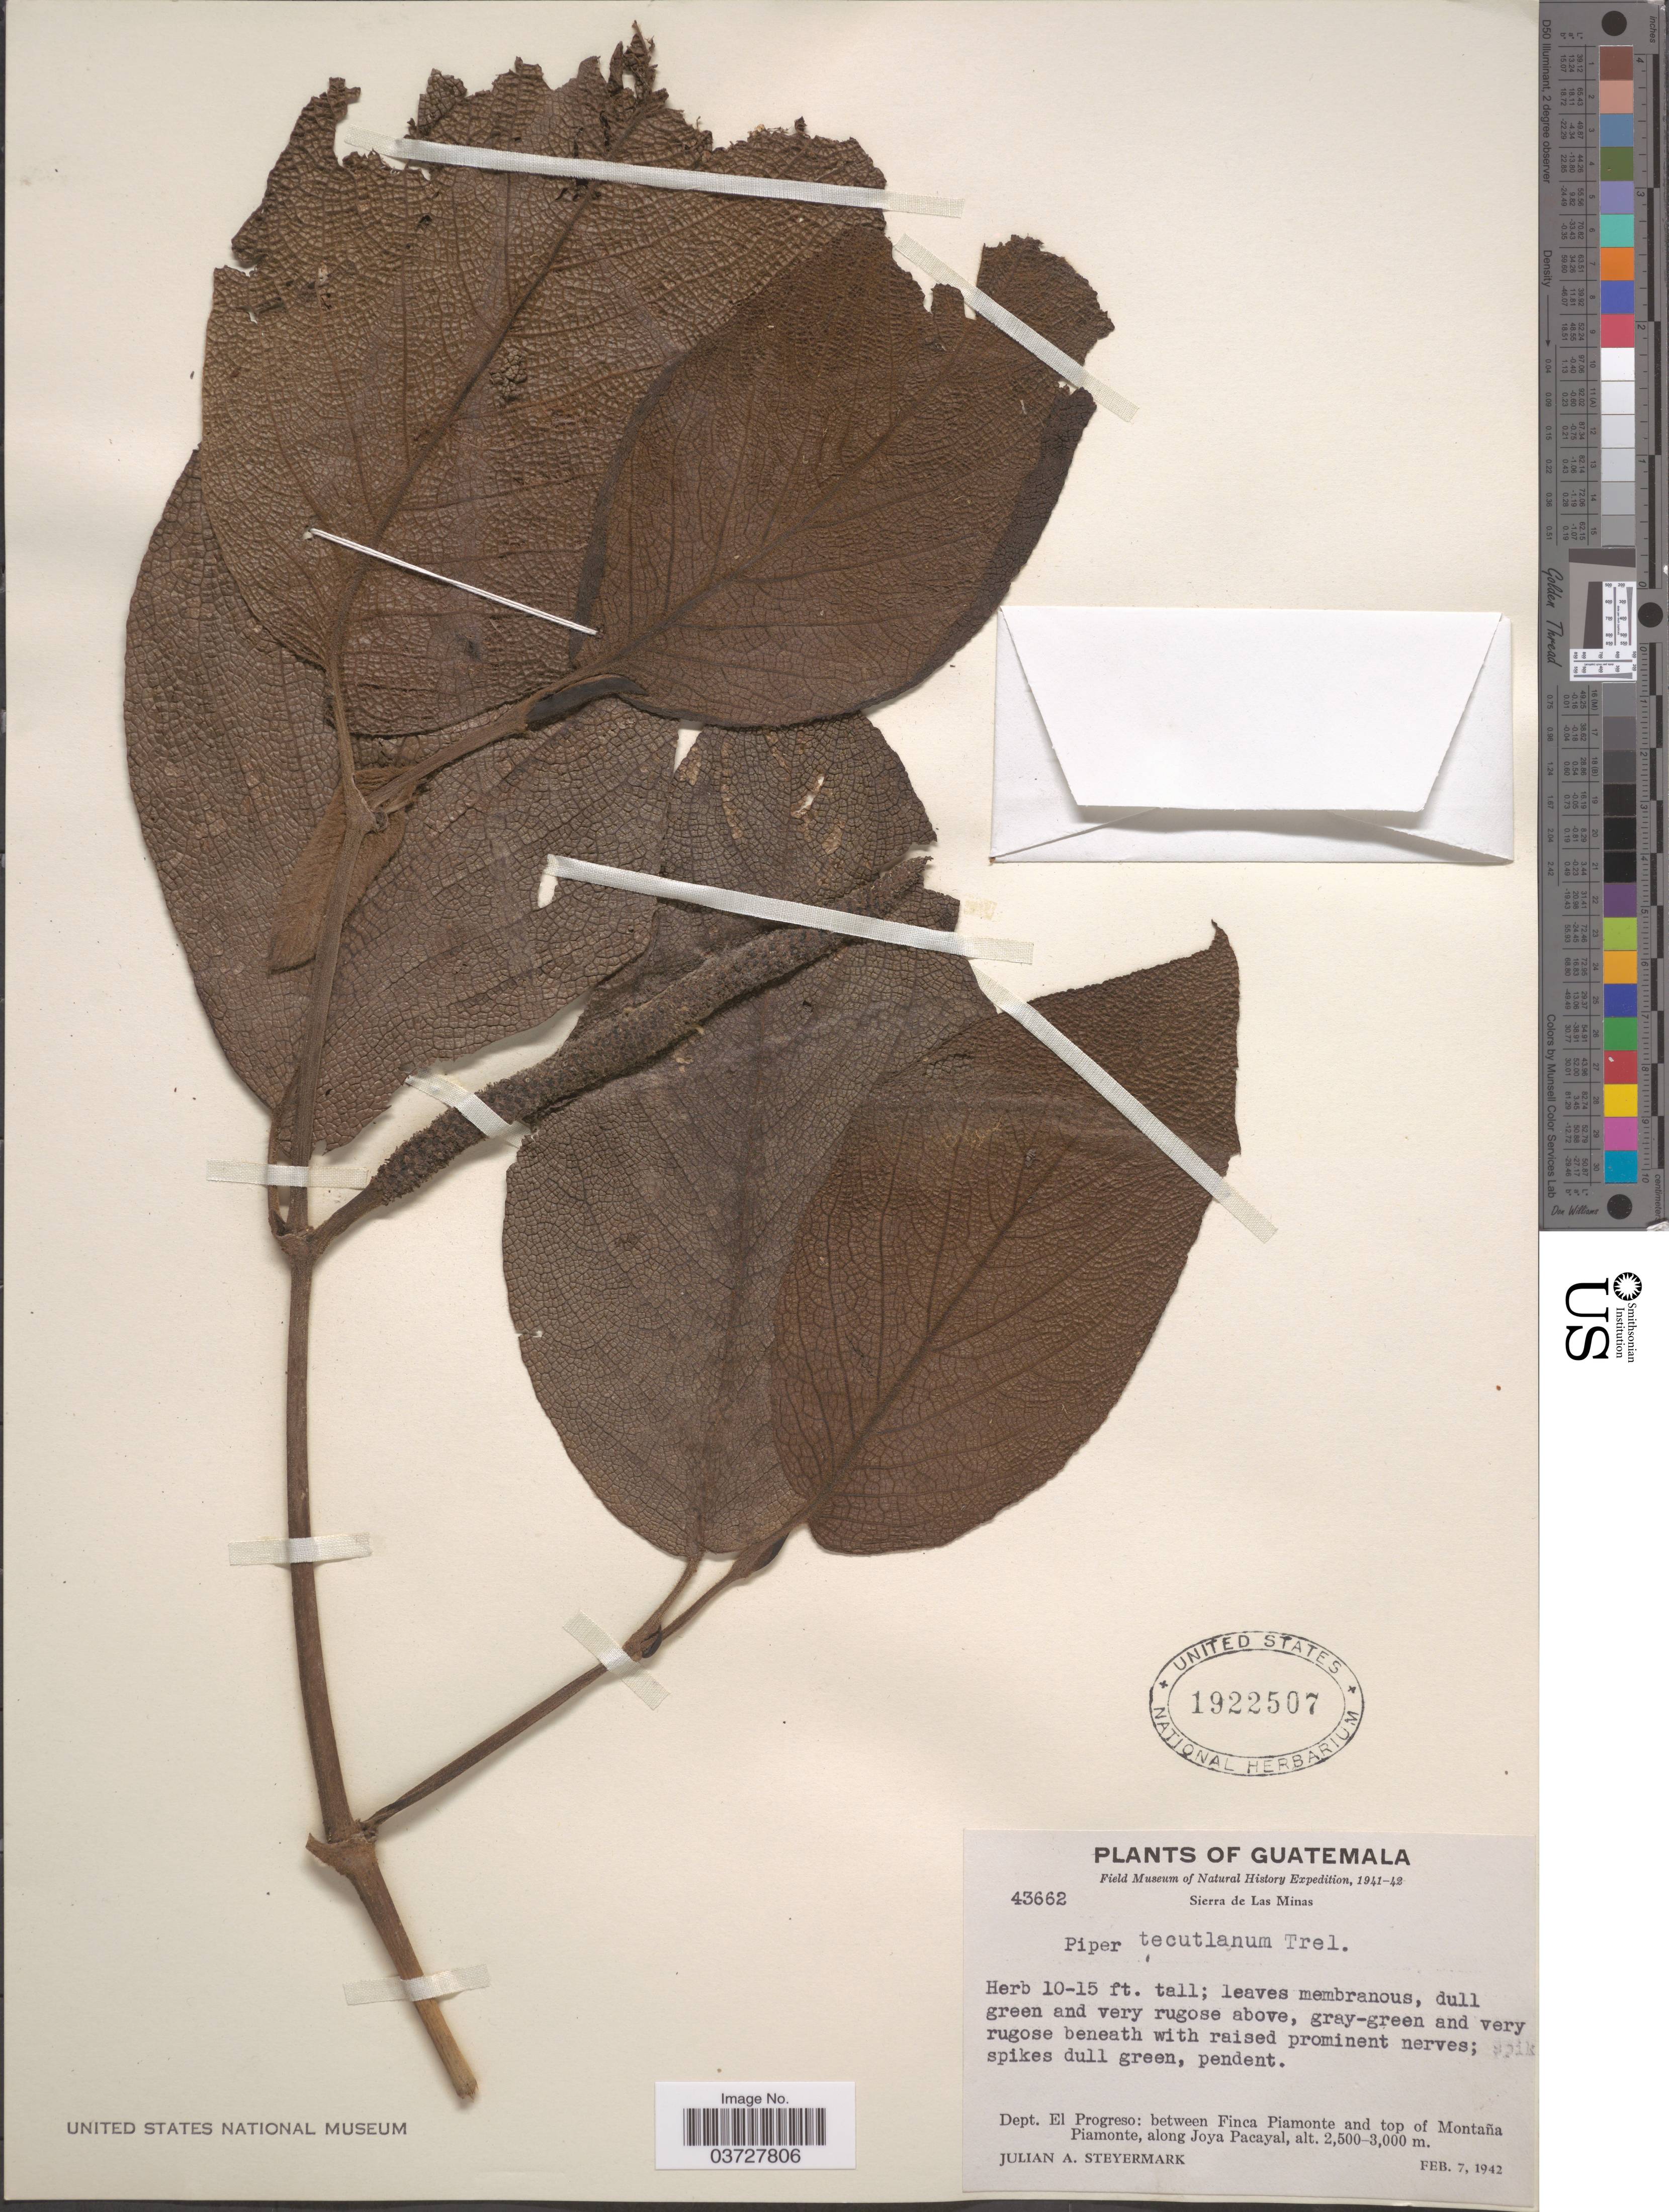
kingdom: Plantae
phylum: Tracheophyta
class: Magnoliopsida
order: Piperales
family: Piperaceae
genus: Piper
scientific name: Piper tecutlanum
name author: Trel. & Standl.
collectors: J. Steyermark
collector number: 43662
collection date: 1942-02-07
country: Guatemala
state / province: El Progreso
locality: Sierra de Las Minas. Dept. El Progreso: between Finca Piamonte and top of Montaña Piamonte, along Joya Pacayal.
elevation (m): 2500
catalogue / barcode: US 1922507